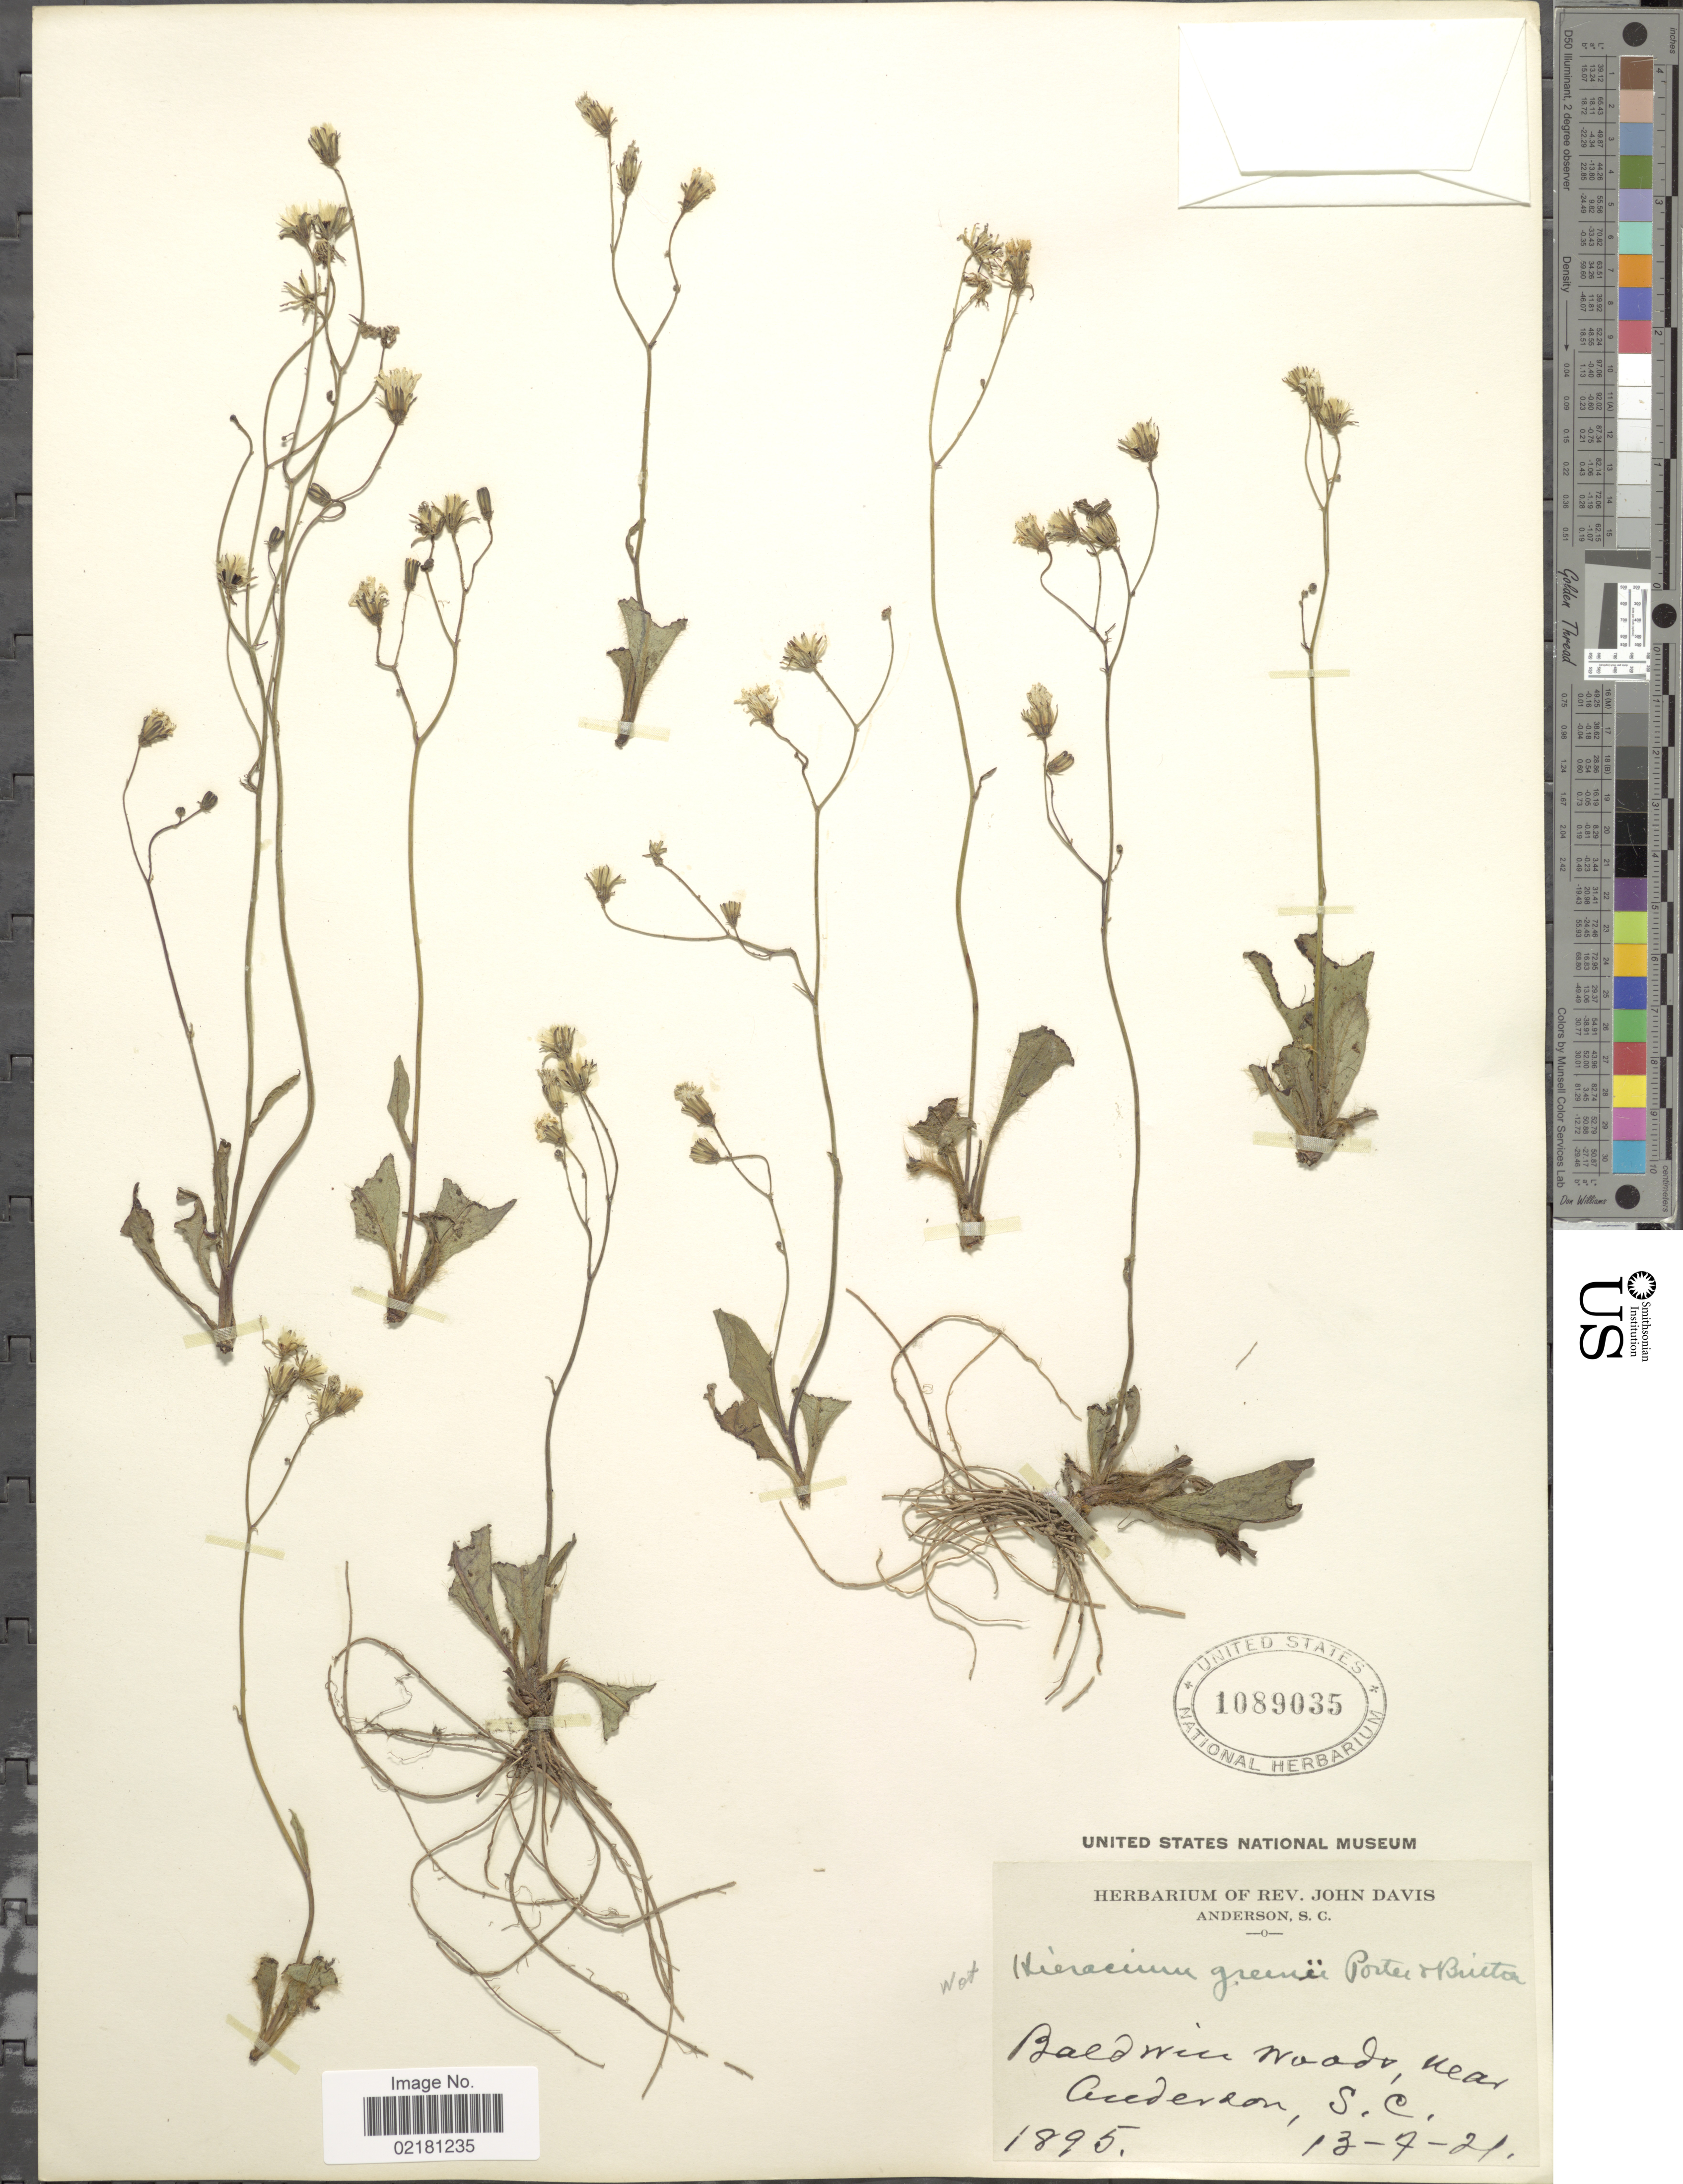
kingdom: Plantae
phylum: Tracheophyta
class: Magnoliopsida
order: Asterales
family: Asteraceae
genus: Hieracium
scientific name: Hieracium repandulare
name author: Druce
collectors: ex herb. Rev. John Davis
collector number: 1895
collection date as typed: Transcribed d/m/y: 13/7/21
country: United States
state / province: South Carolina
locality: Baldwin Woods, near Anderson.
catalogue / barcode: US 1089035